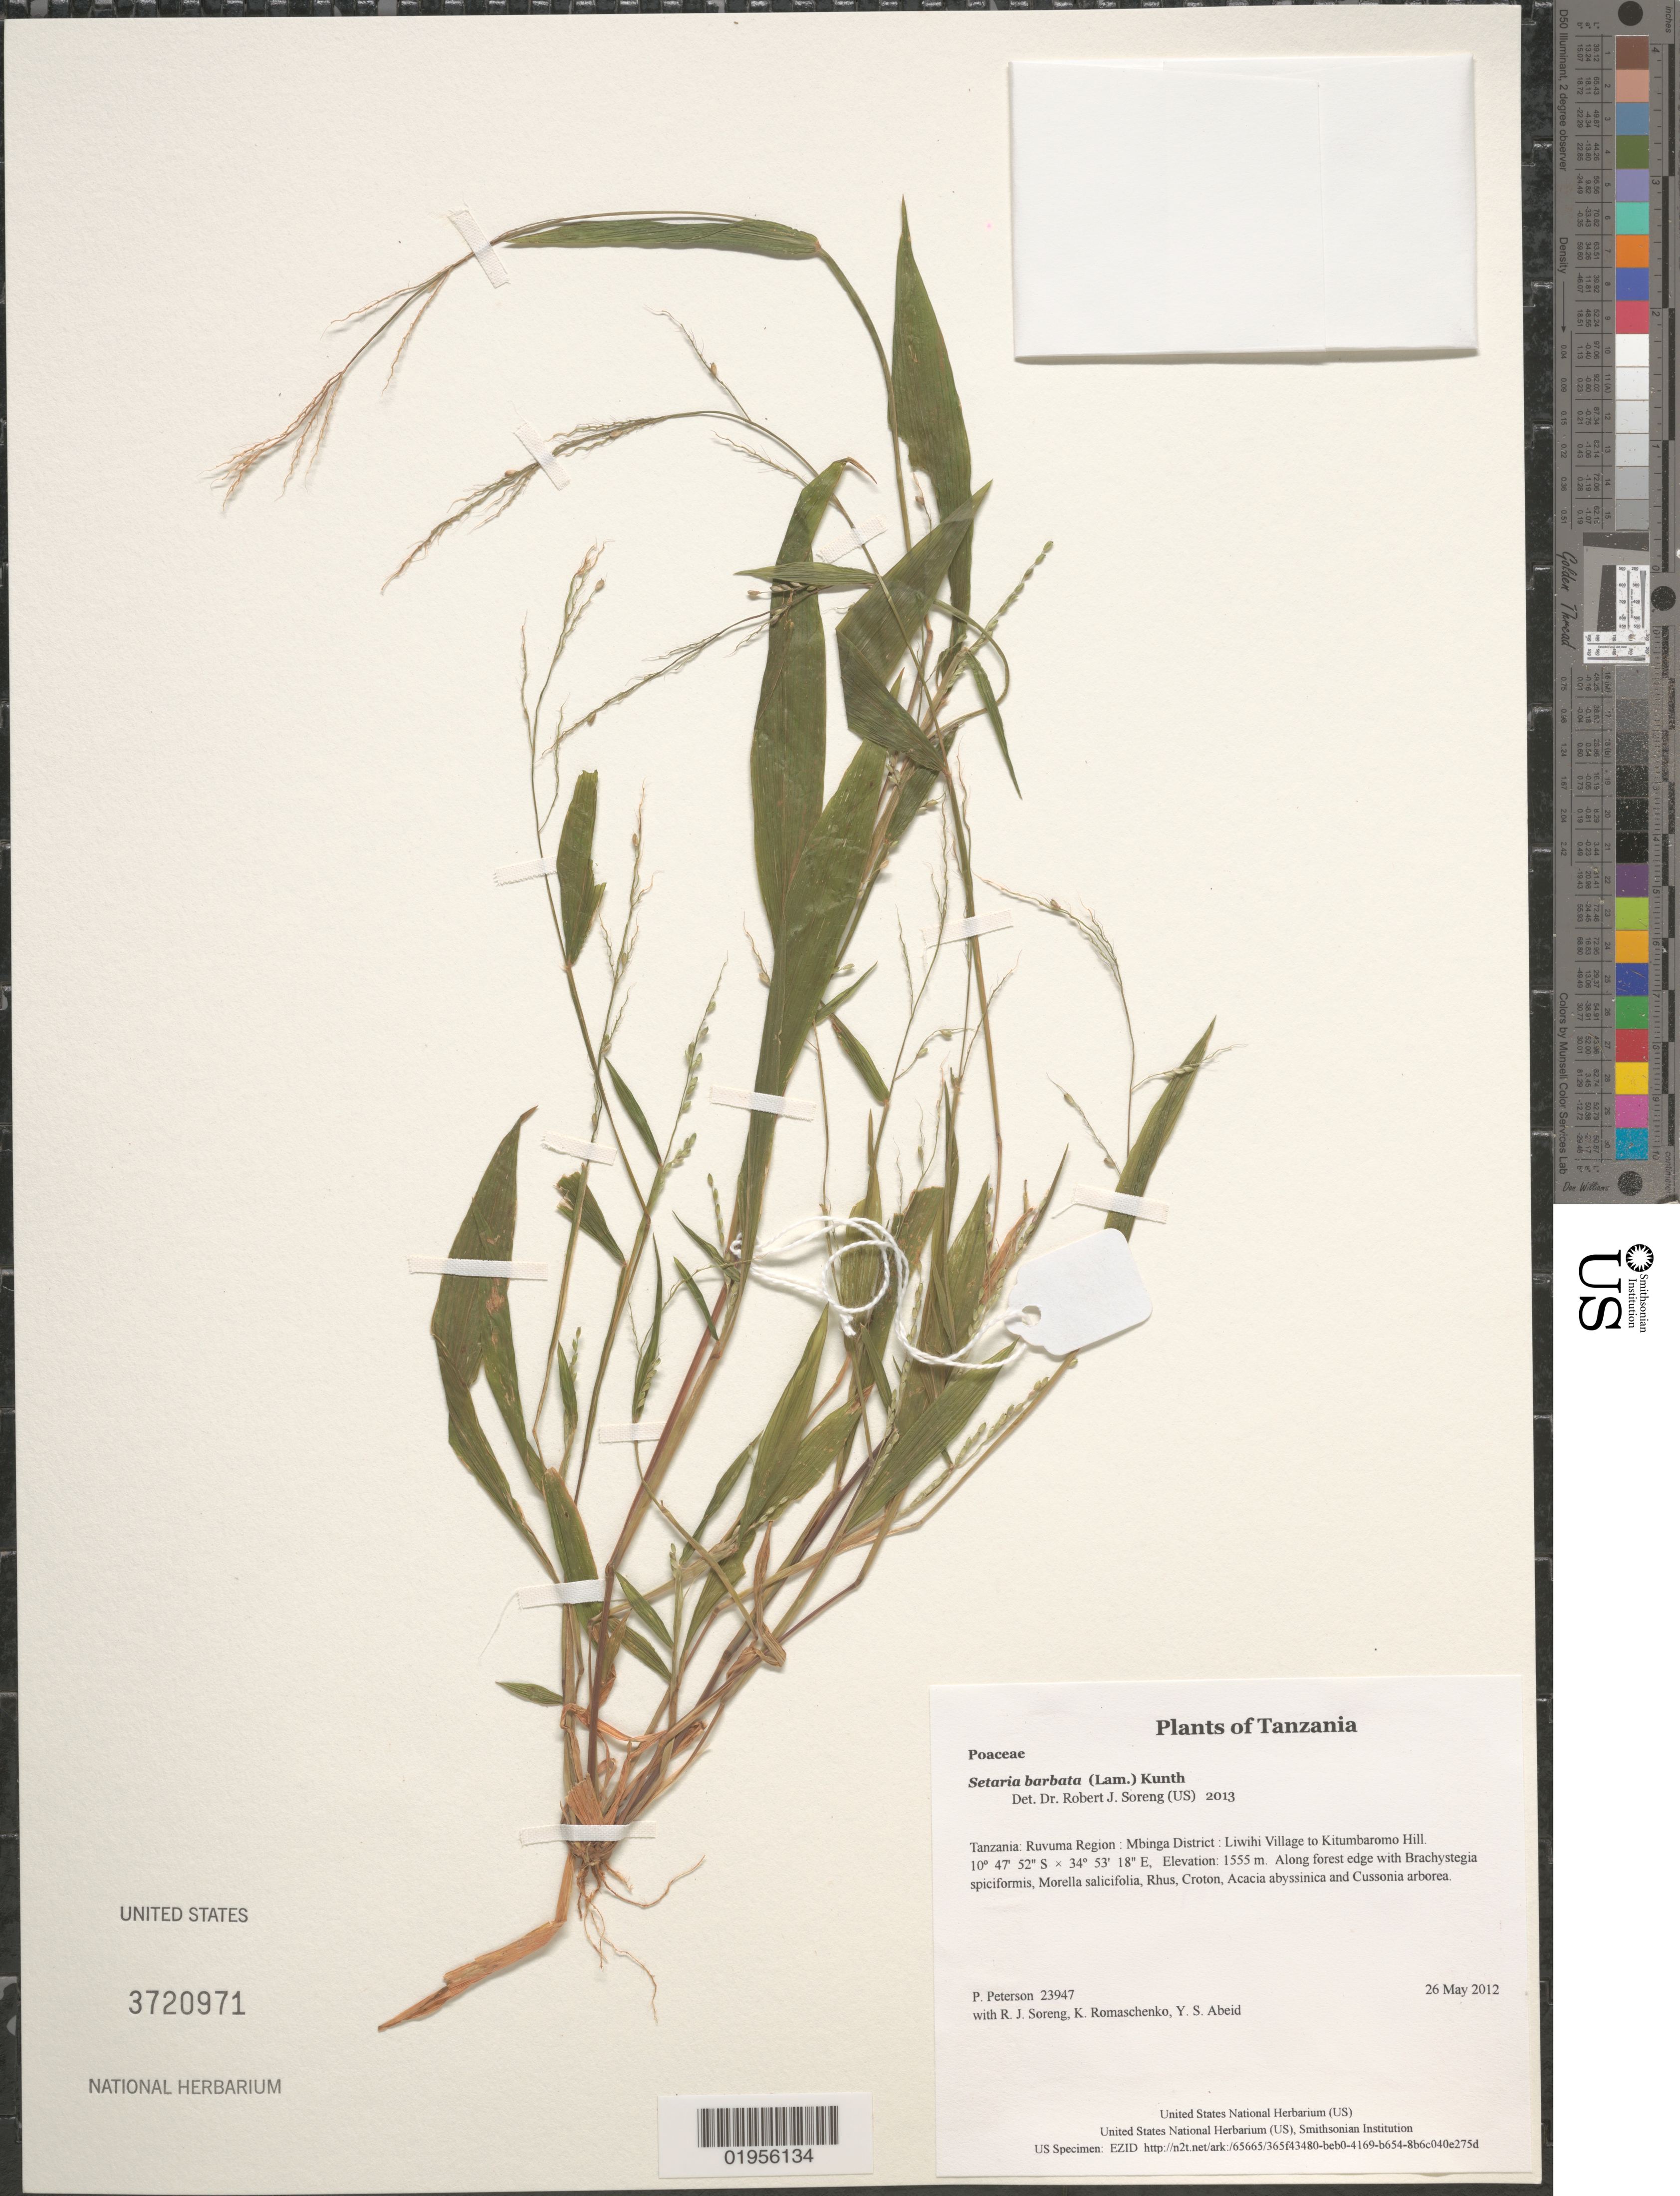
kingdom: Plantae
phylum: Tracheophyta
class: Liliopsida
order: Poales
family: Poaceae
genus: Setaria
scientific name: Setaria barbata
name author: (Lam.) Kunth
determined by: Soreng, Robert J., Research Associate (BOT), Smithsonian Institution - National Museum of Natural History (UNITED STATES)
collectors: P. M. Peterson, R. J. Soreng, K. Romaschenko & Y. Abeid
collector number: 23947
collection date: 2012-05-26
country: Tanzania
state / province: Ruvuma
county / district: Mbinga District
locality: Liwihi Village to Kitumbaromo Hill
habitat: Along forest edge with Brachystegia spiciformis, Morella salicifolia, Rhus, Croton, Acacia abyssinica and Cussonia arborea.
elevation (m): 1555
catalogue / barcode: US 3720971